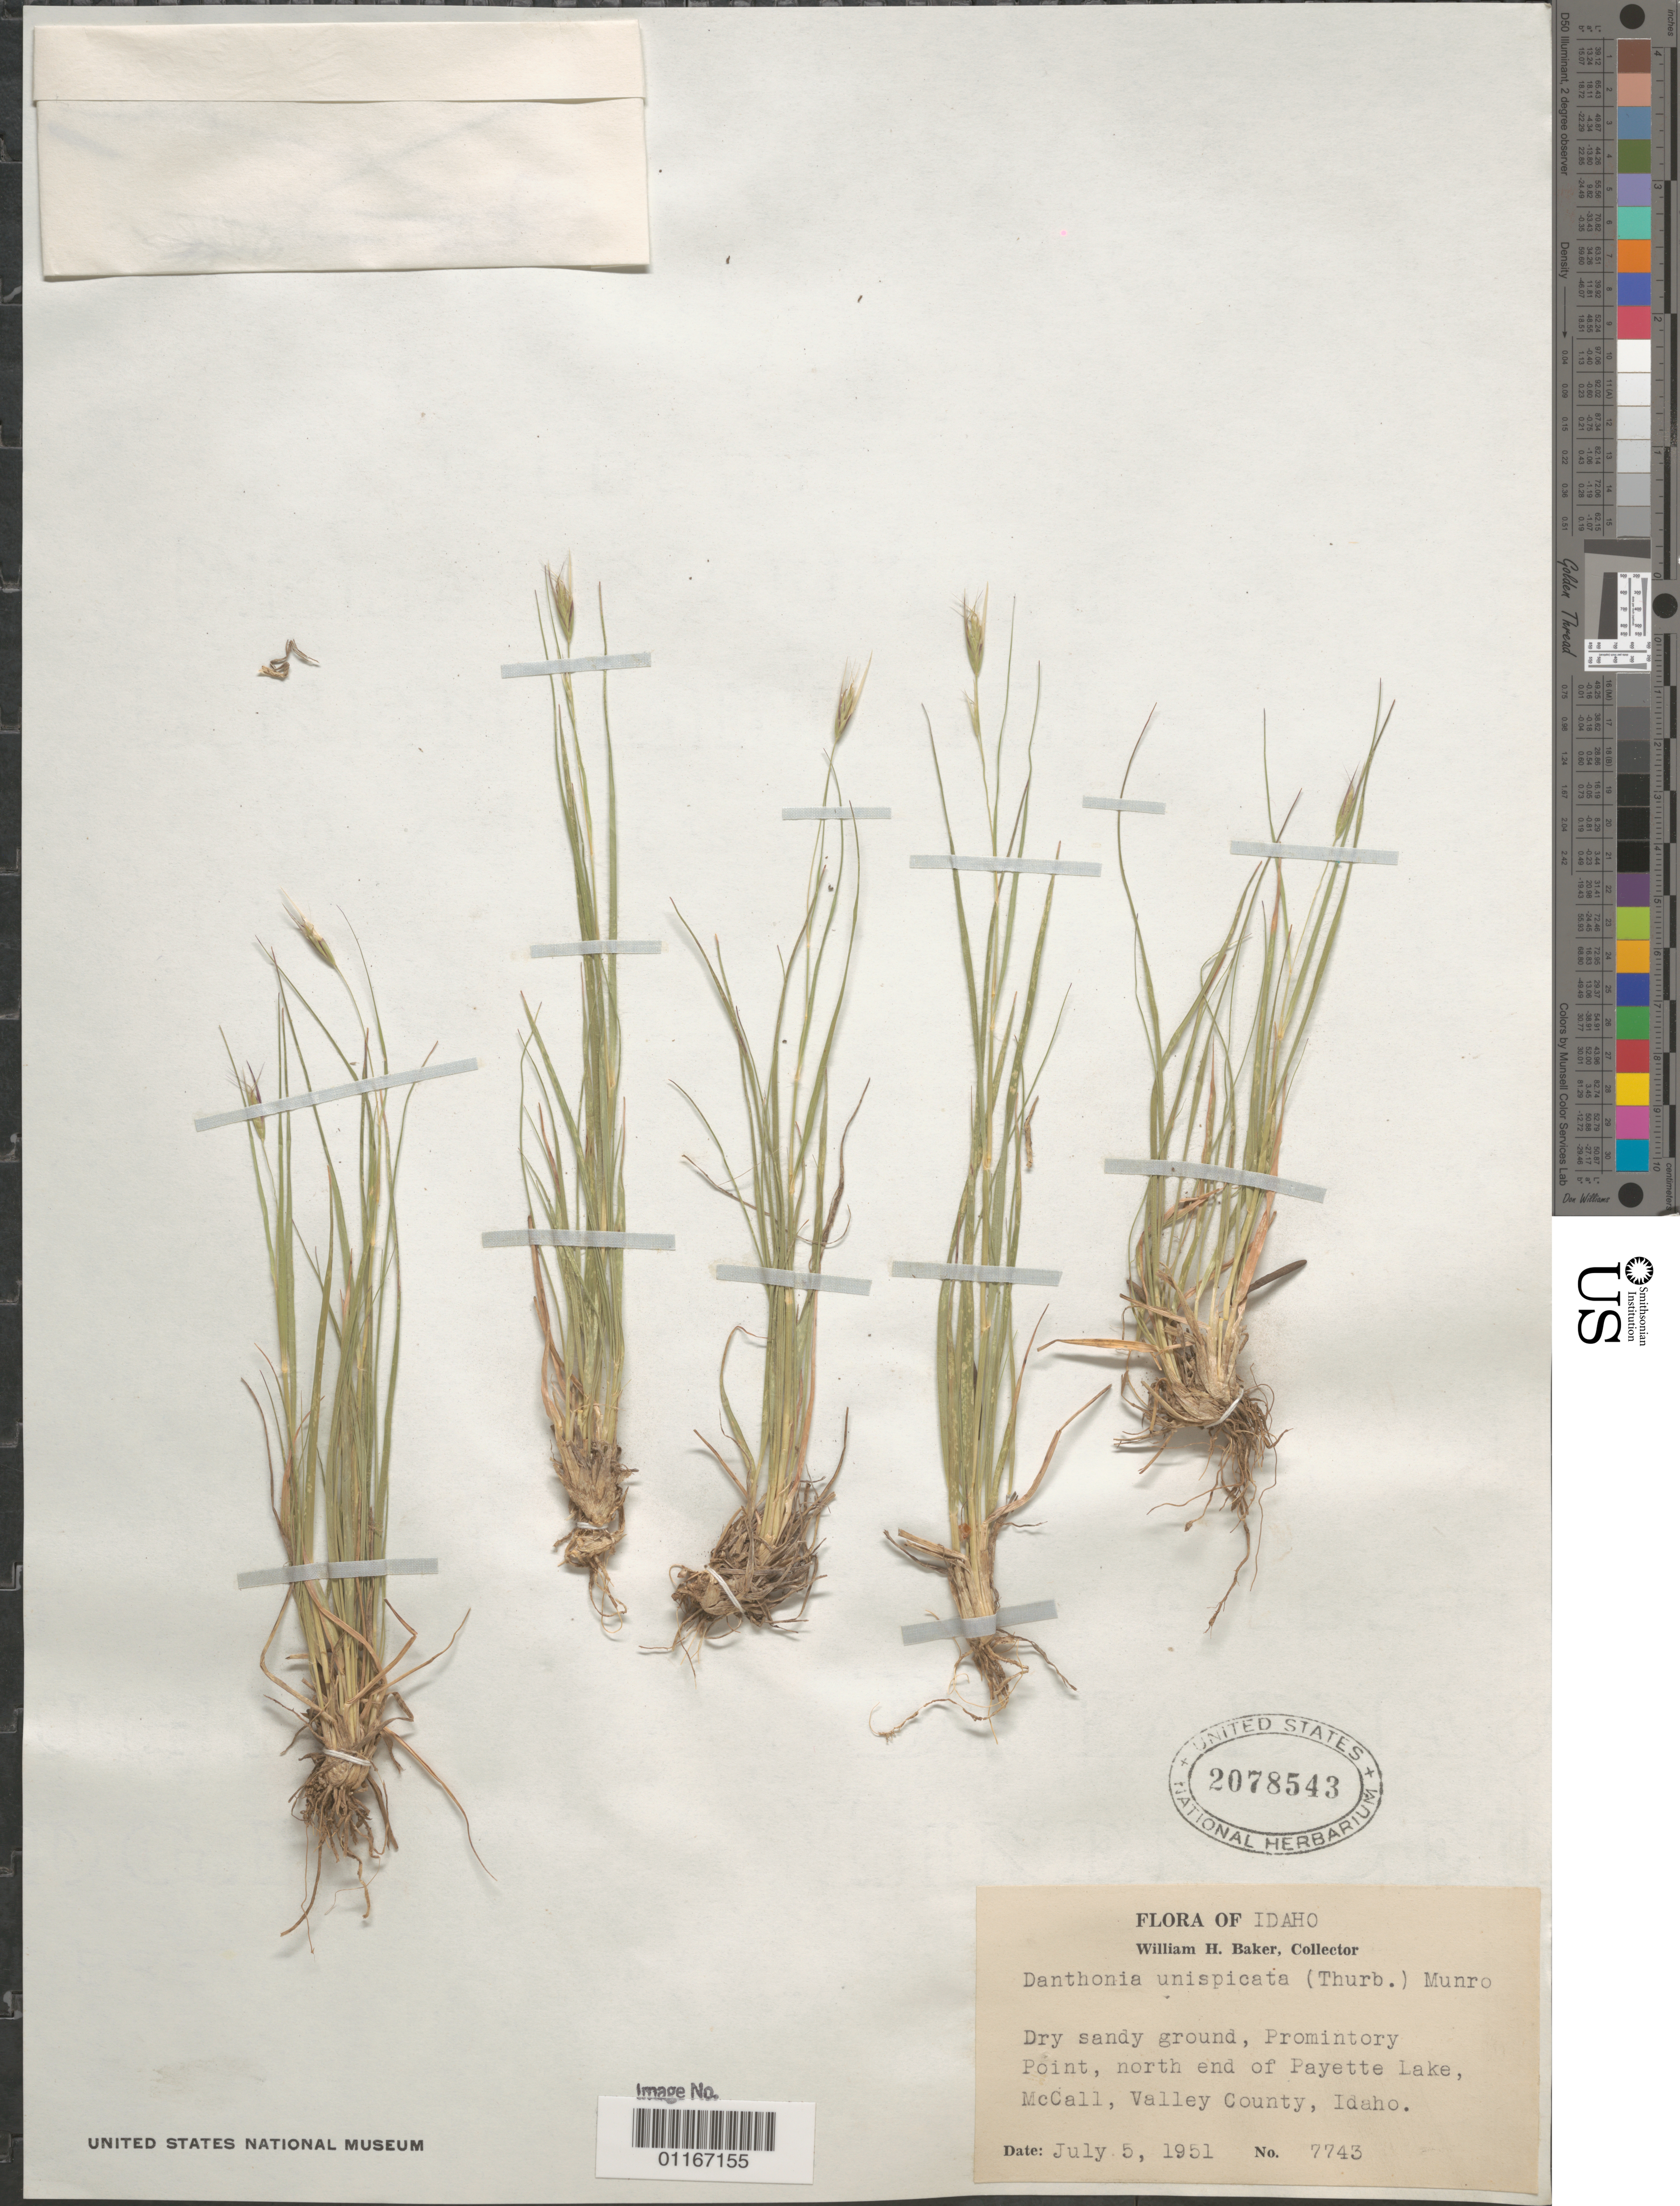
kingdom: Plantae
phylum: Tracheophyta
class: Liliopsida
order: Poales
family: Poaceae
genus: Danthonia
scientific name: Danthonia unispicata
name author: (Thurb.) Munro ex Macoun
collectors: W. H. Baker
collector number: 7743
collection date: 1951-07-05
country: United States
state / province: Idaho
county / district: Valley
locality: Promintory Point, north end of Payette Lake, McCall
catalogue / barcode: US 2078543